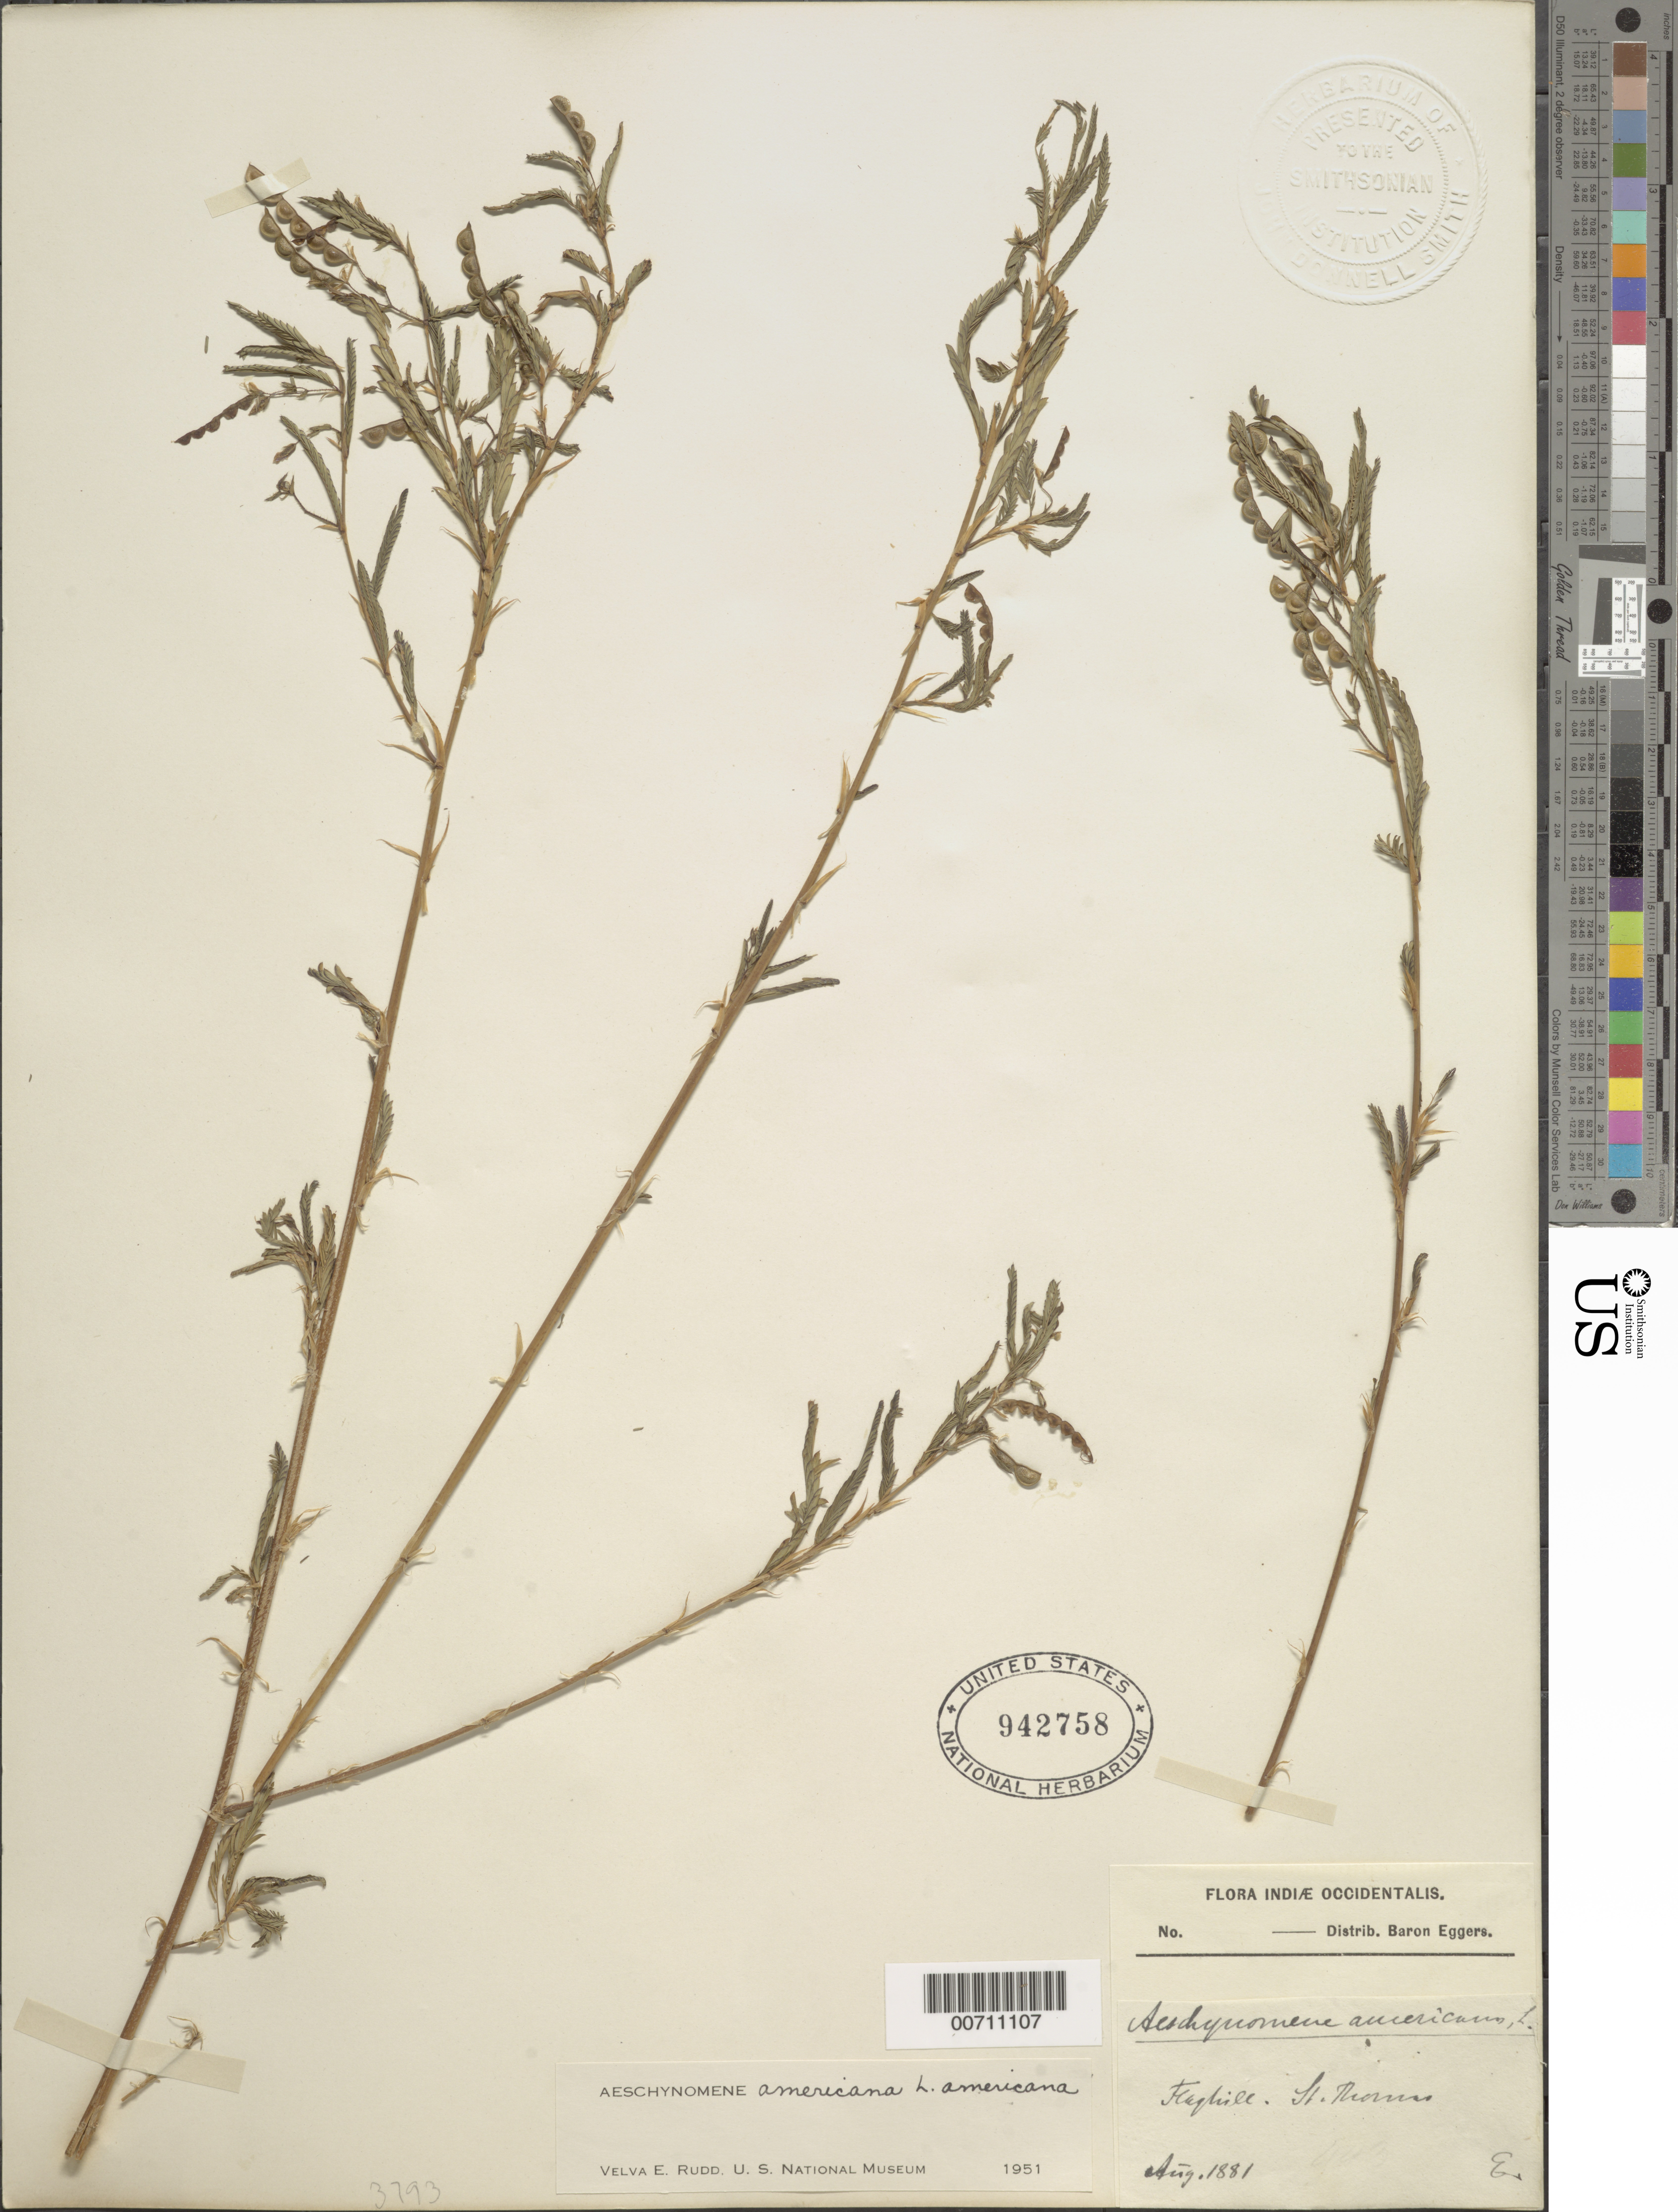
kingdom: Plantae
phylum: Tracheophyta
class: Magnoliopsida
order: Fabales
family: Fabaceae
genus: Aeschynomene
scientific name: Aeschynomene americana var. americana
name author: L.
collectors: H. F. A. von Eggers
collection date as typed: Aug 1881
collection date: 1881-08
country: U.S. Virgin Islands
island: St. Thomas Island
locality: Flaghill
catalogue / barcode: US 942758